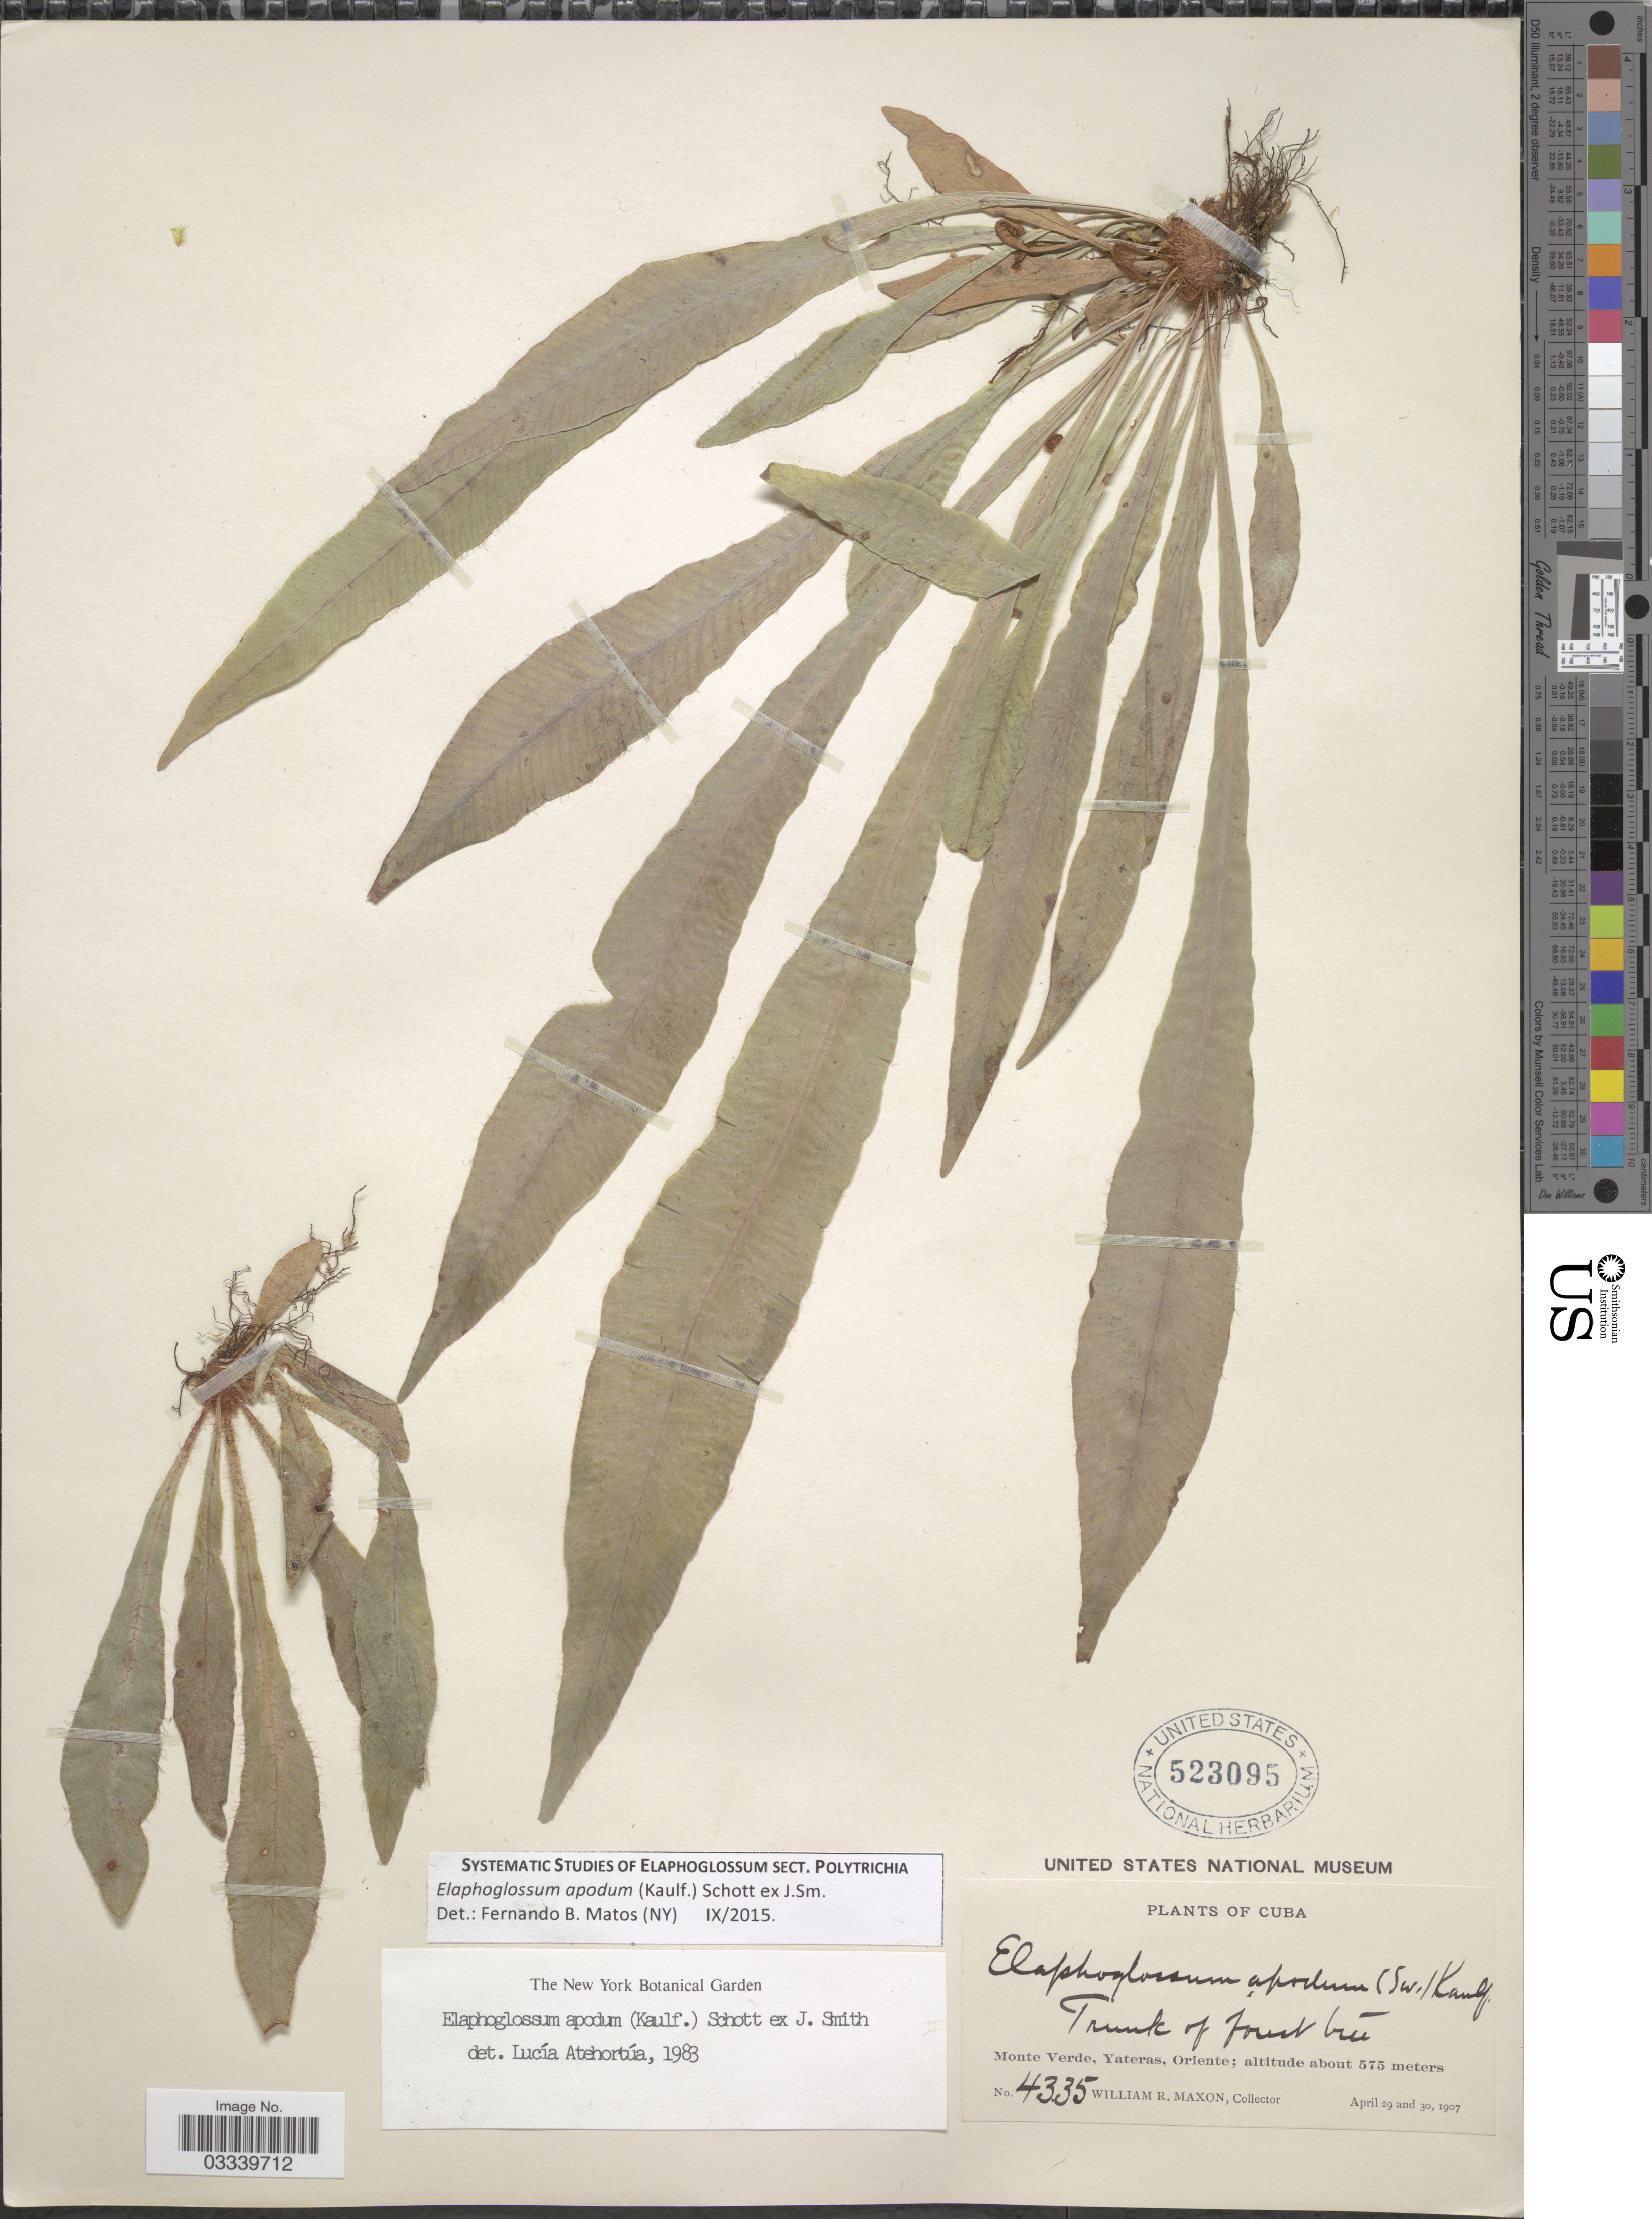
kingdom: Plantae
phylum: Tracheophyta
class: Polypodiopsida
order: Polypodiales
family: Dryopteridaceae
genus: Elaphoglossum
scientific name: Elaphoglossum apodum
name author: (Kaulf.) Schott ex J. Sm.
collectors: W. R. Maxon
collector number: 4335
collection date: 1907-04-29/1907-04-30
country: Cuba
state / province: Oriente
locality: Monte Verde, Yateras.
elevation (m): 575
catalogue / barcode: US 523095